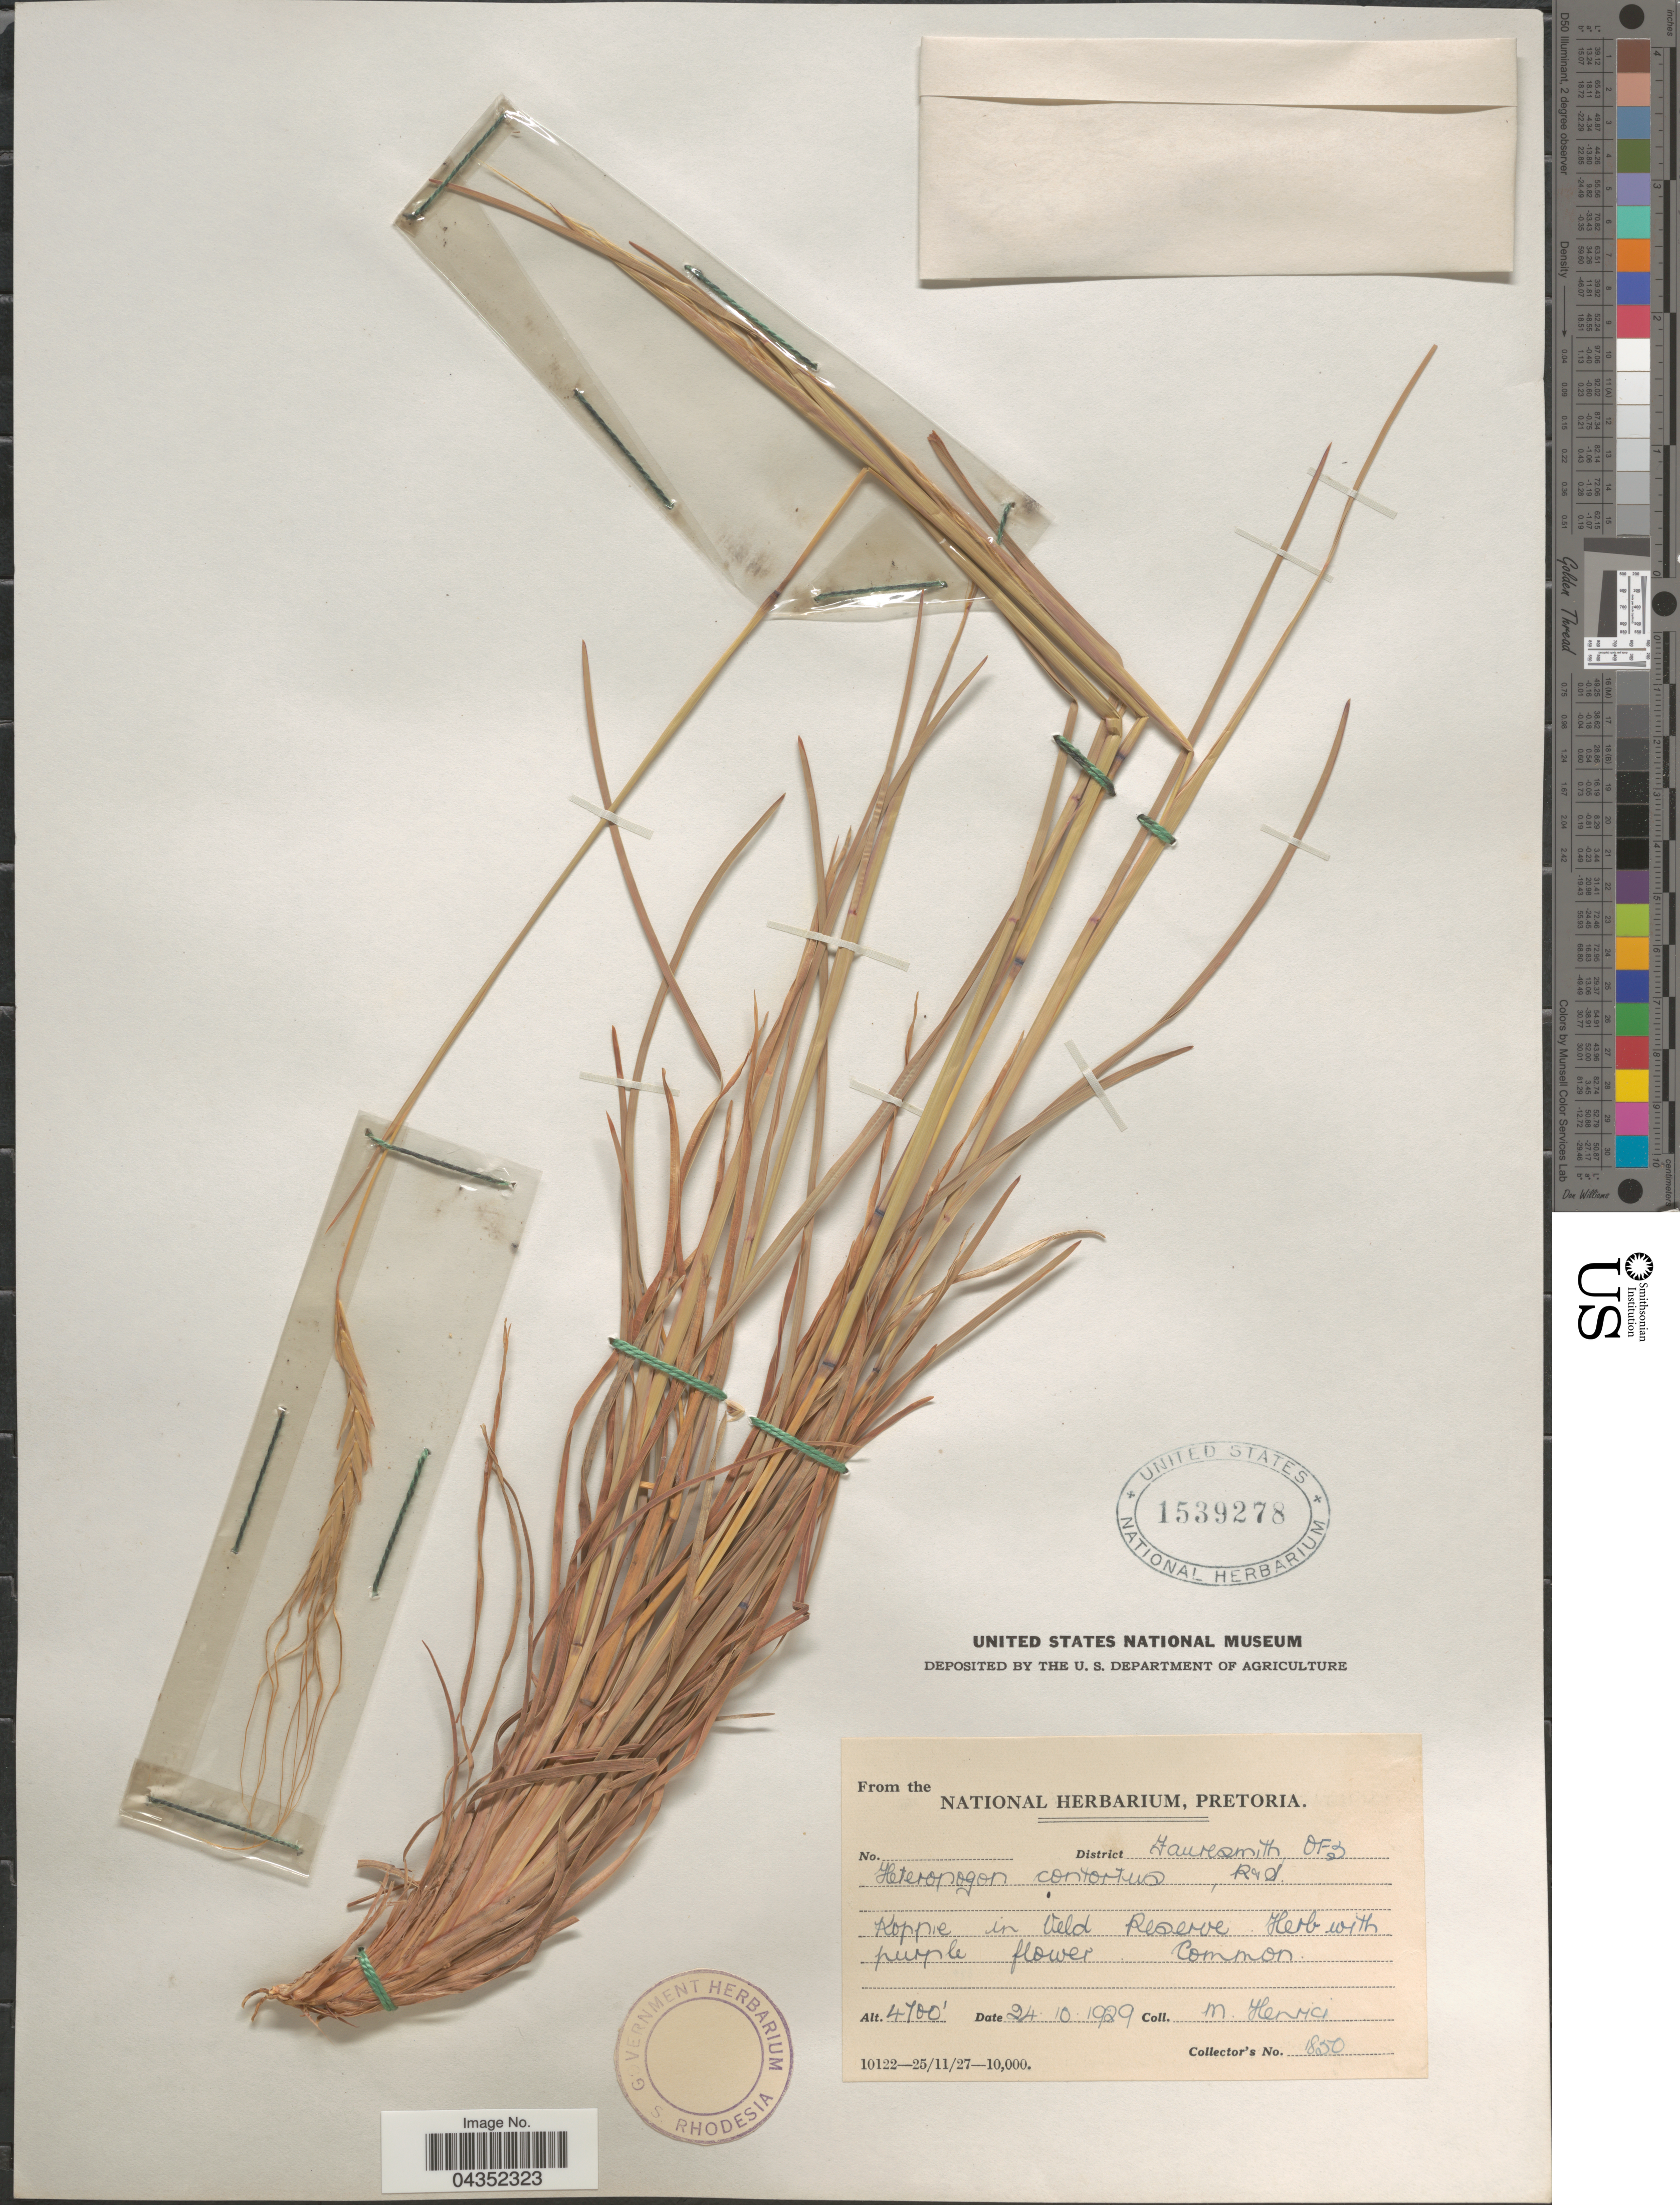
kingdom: Plantae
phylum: Tracheophyta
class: Liliopsida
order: Poales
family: Poaceae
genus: Heteropogon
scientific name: Heteropogon contortus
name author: (L.) P. Beauv. ex Roem. & Schult.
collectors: M. Henrici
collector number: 1850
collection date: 1929-10-24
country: South Africa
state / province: Free State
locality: District Fauresmith O.F.S. Koppie in Veld Reserve.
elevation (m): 1433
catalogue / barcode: US 1539278